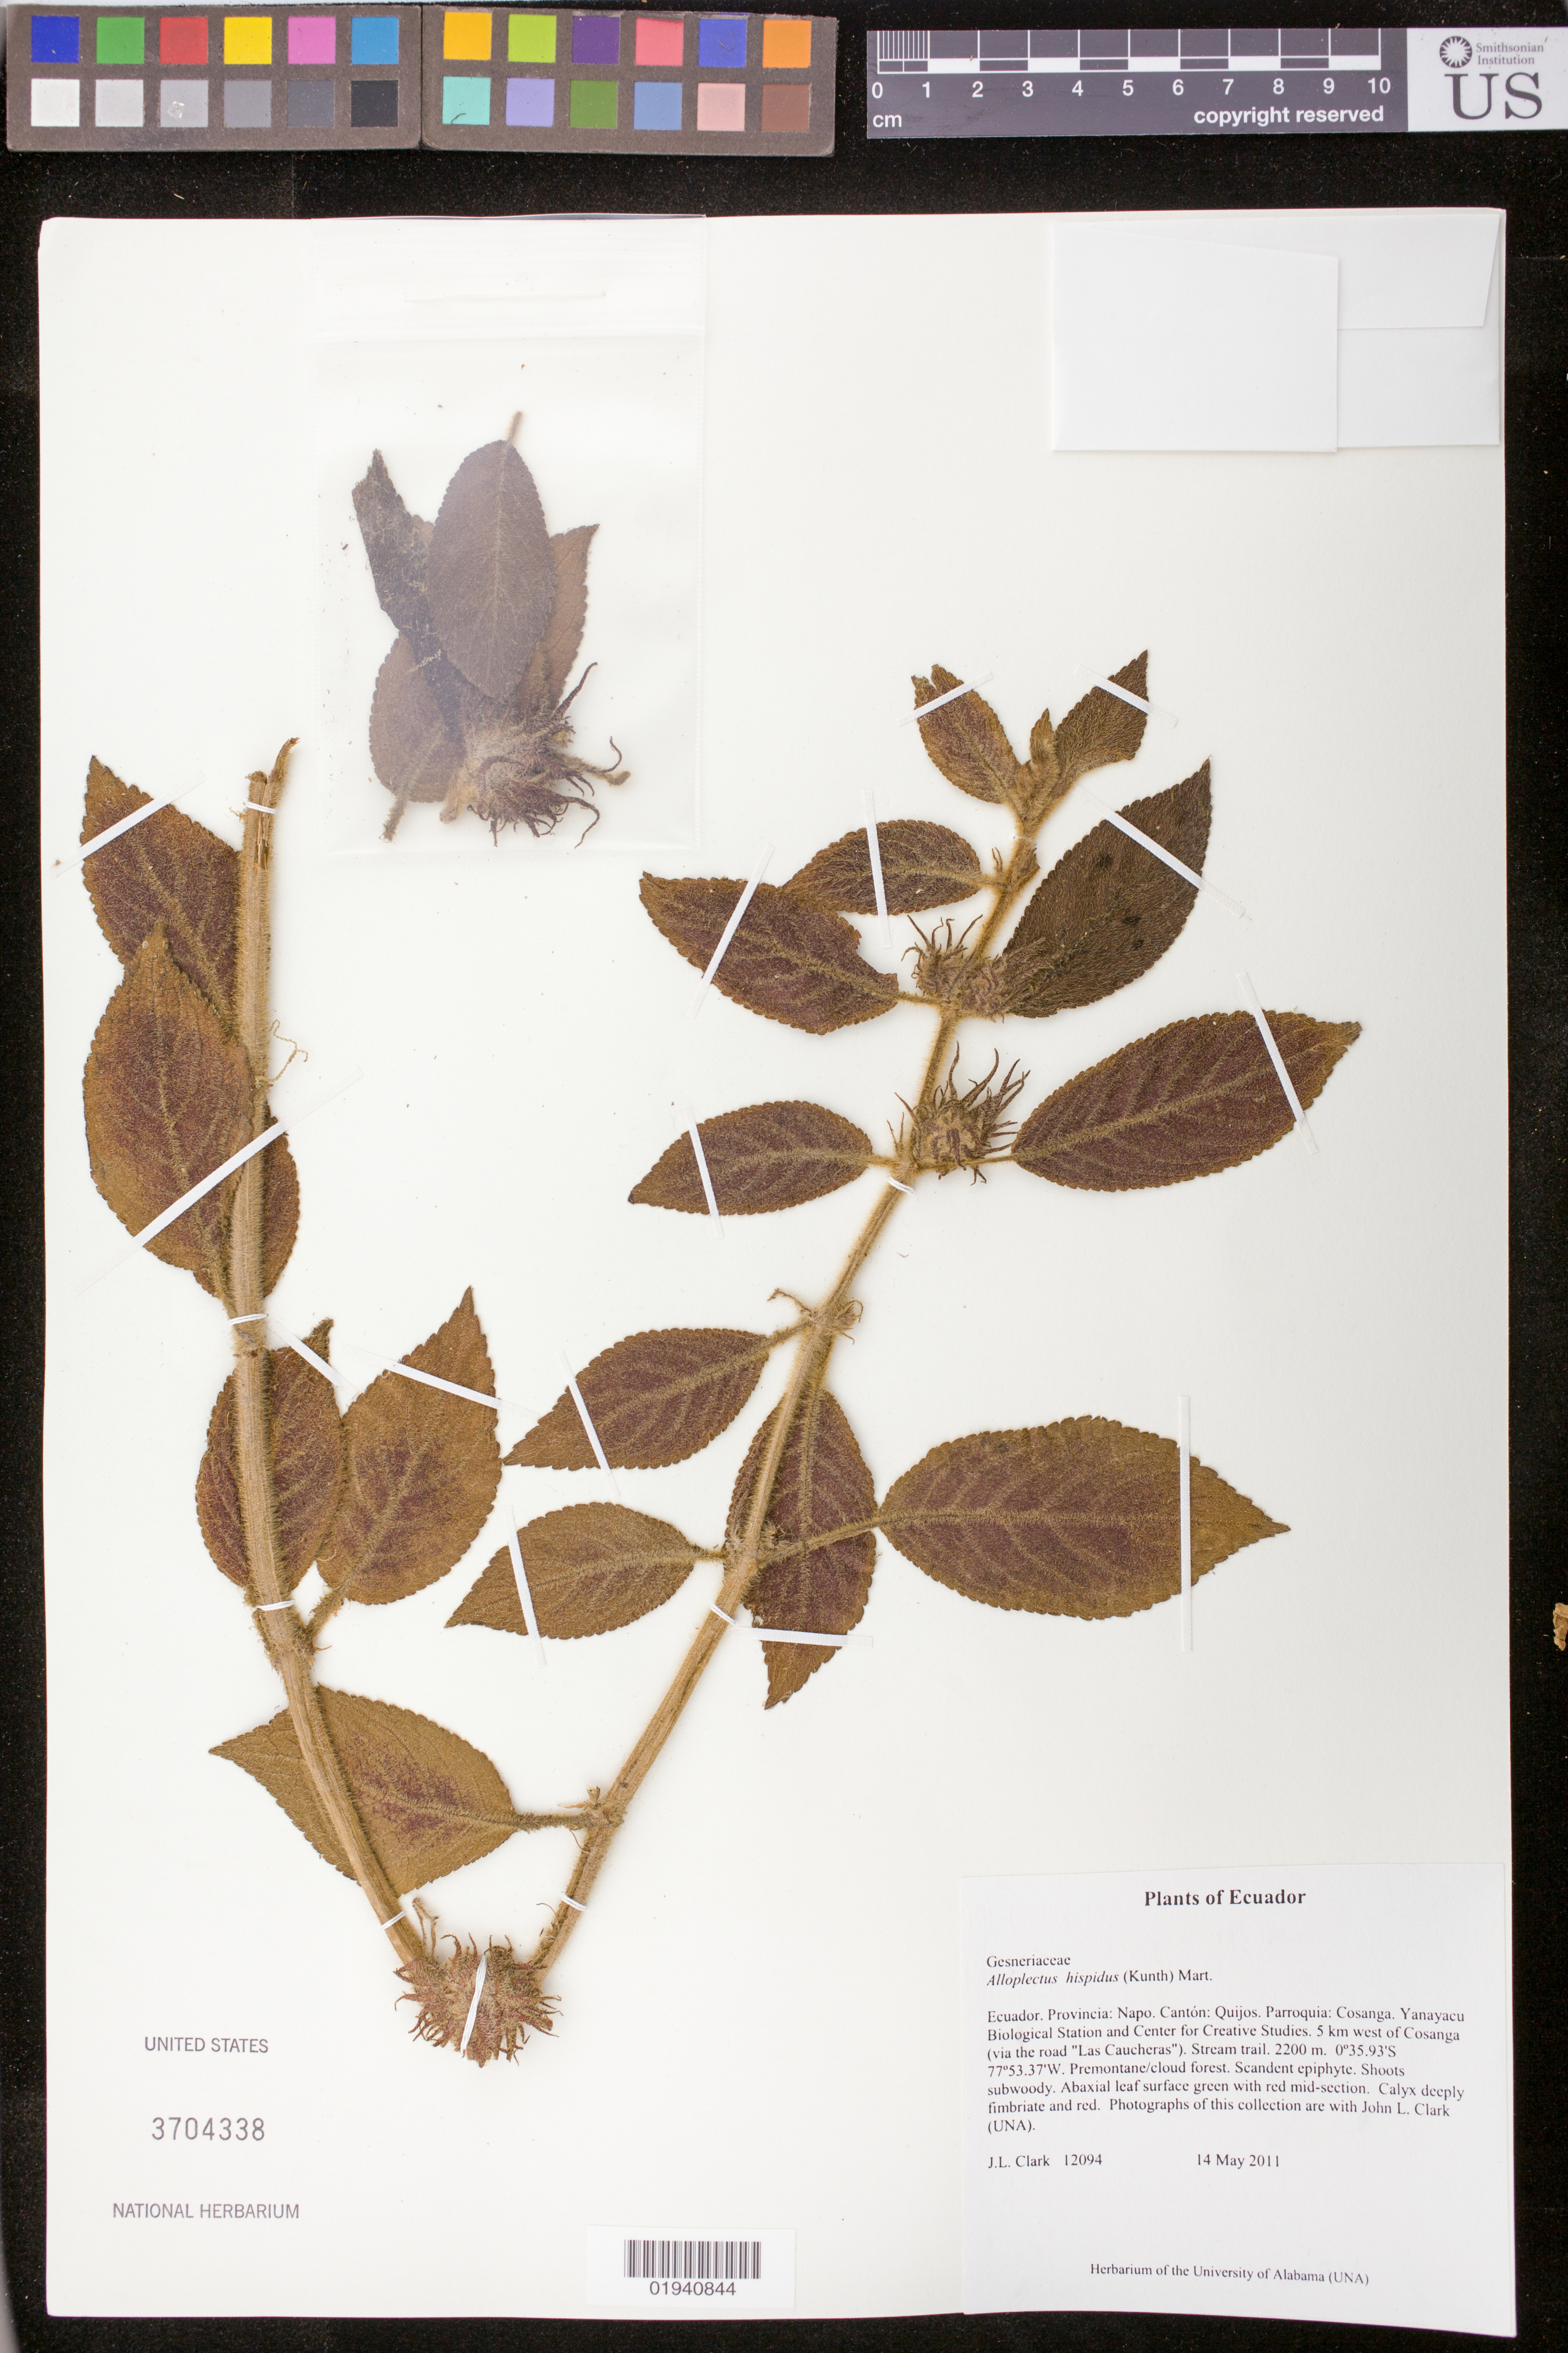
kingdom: Plantae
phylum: Tracheophyta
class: Magnoliopsida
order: Lamiales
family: Gesneriaceae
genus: Alloplectus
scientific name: Alloplectus hispidus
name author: (Kunth) Mart.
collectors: J. L. Clark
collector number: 12094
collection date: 2011-05-14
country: Ecuador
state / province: Napo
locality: Canton: Quijos, Parroquia: Cosanga. Yanayacu Biological Station and Center for Creative Studies. 5km West of Cosanga (via the road "Las Caucheras").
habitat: Stream trail. Premontane/cloud forest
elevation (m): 2200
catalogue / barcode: US 3704338